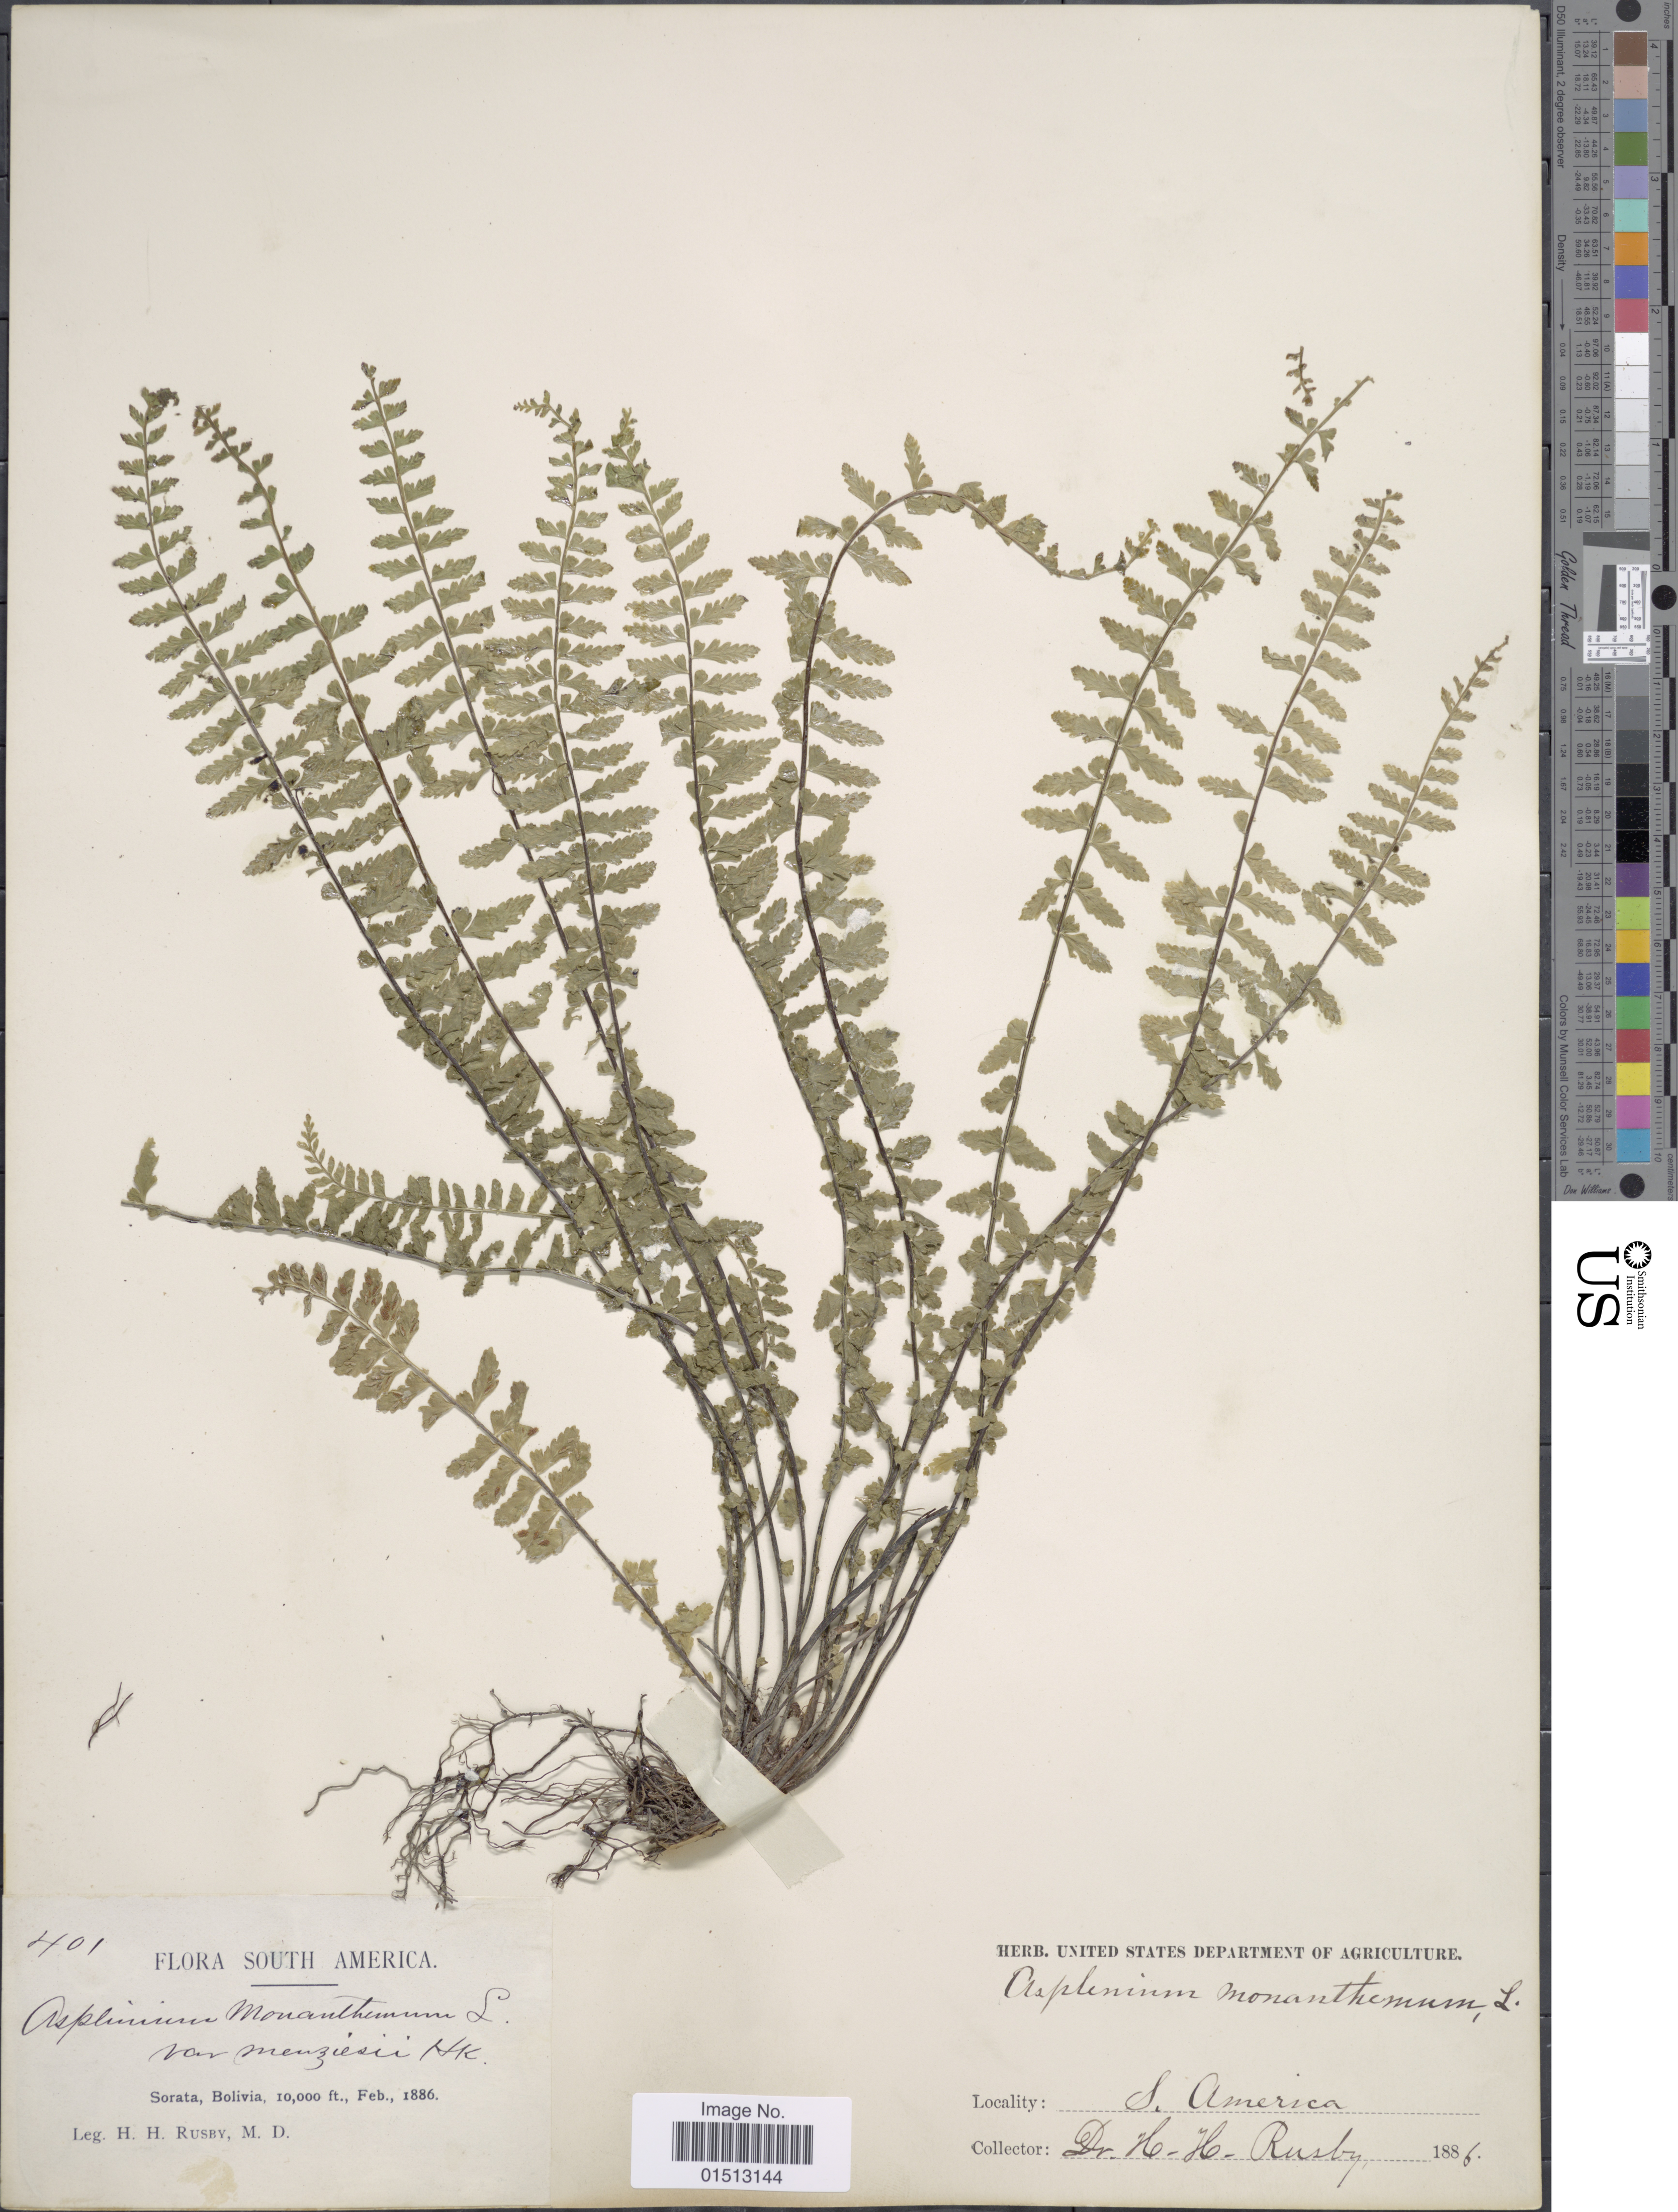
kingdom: Plantae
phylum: Tracheophyta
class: Polypodiopsida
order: Polypodiales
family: Aspleniaceae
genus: Asplenium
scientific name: Asplenium sessilifolium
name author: Desv.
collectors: H. H. Rusby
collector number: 401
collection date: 1886-02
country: Bolivia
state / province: La Páz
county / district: Larecaja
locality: Sorata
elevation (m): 3048